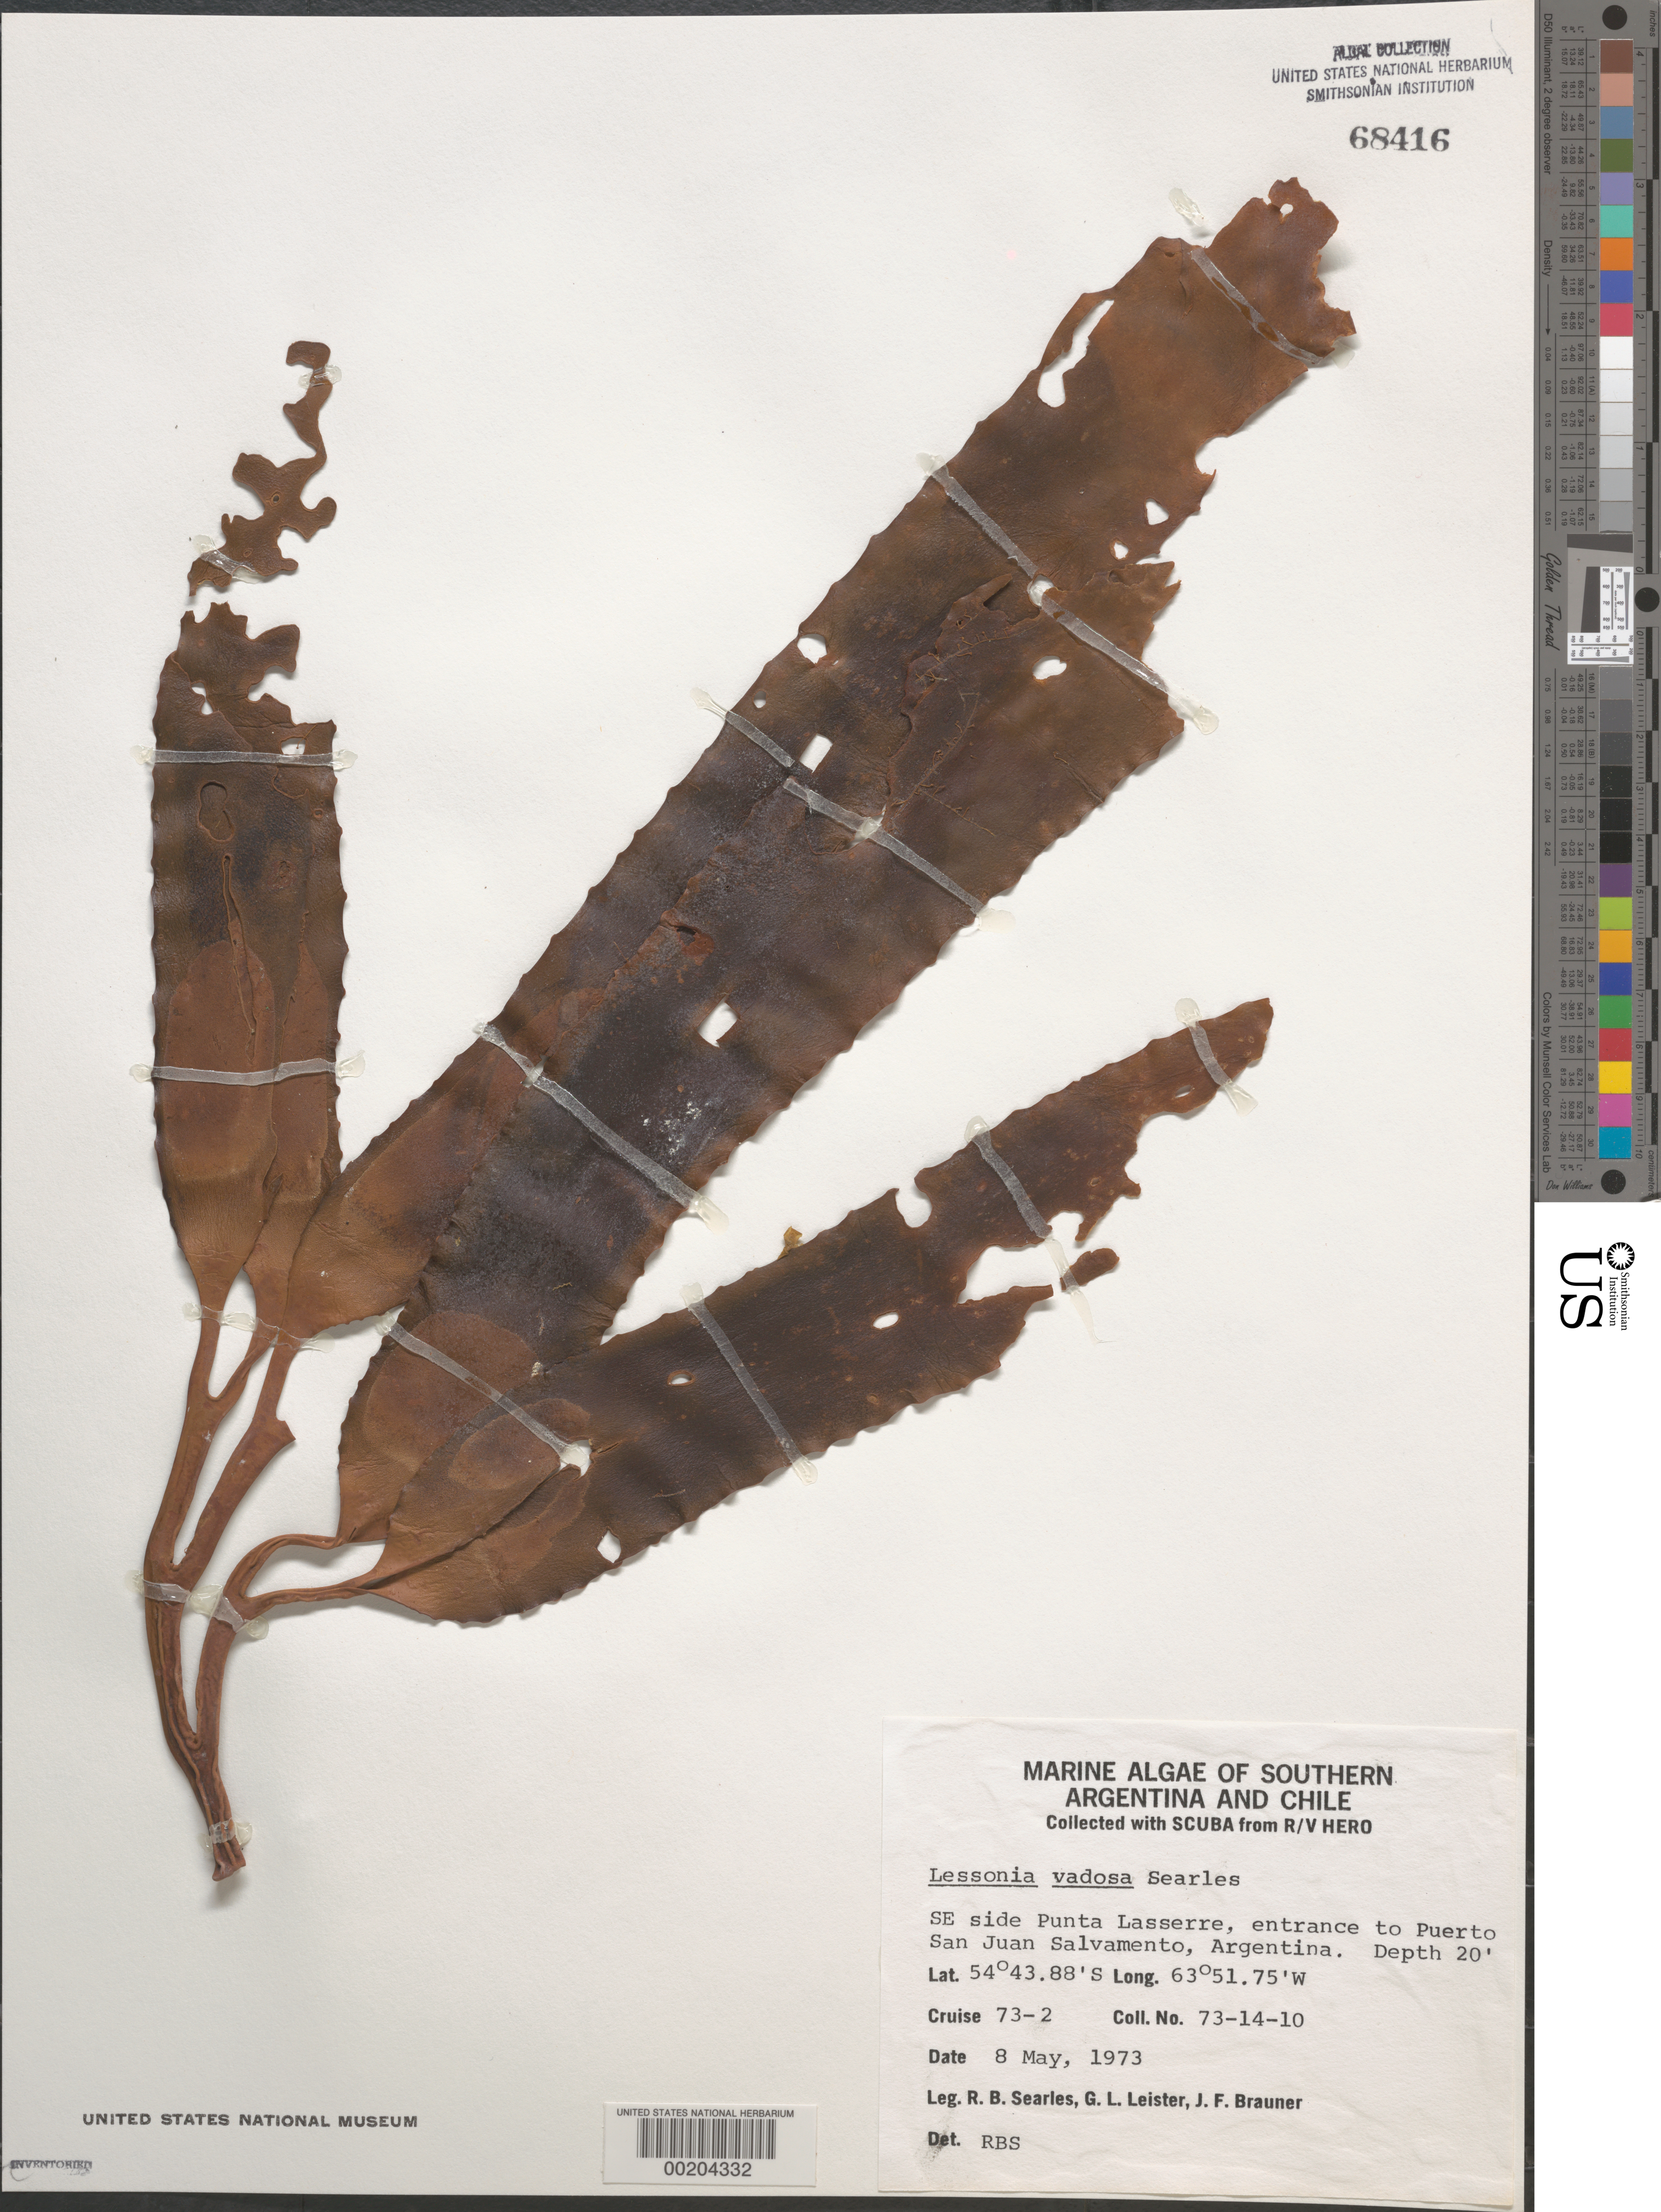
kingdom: Chromista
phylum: Ochrophyta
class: Phaeophyceae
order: Laminariales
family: Lessoniaceae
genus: Lessonia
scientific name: Lessonia flavicans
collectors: R. Searles, G. Leister & J. F. Brauner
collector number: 73-14-10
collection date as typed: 08 May 1973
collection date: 1973-05-08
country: Argentina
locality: Punta Lassere, Puerto San Juan Salvamento entrance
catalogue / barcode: US 68416